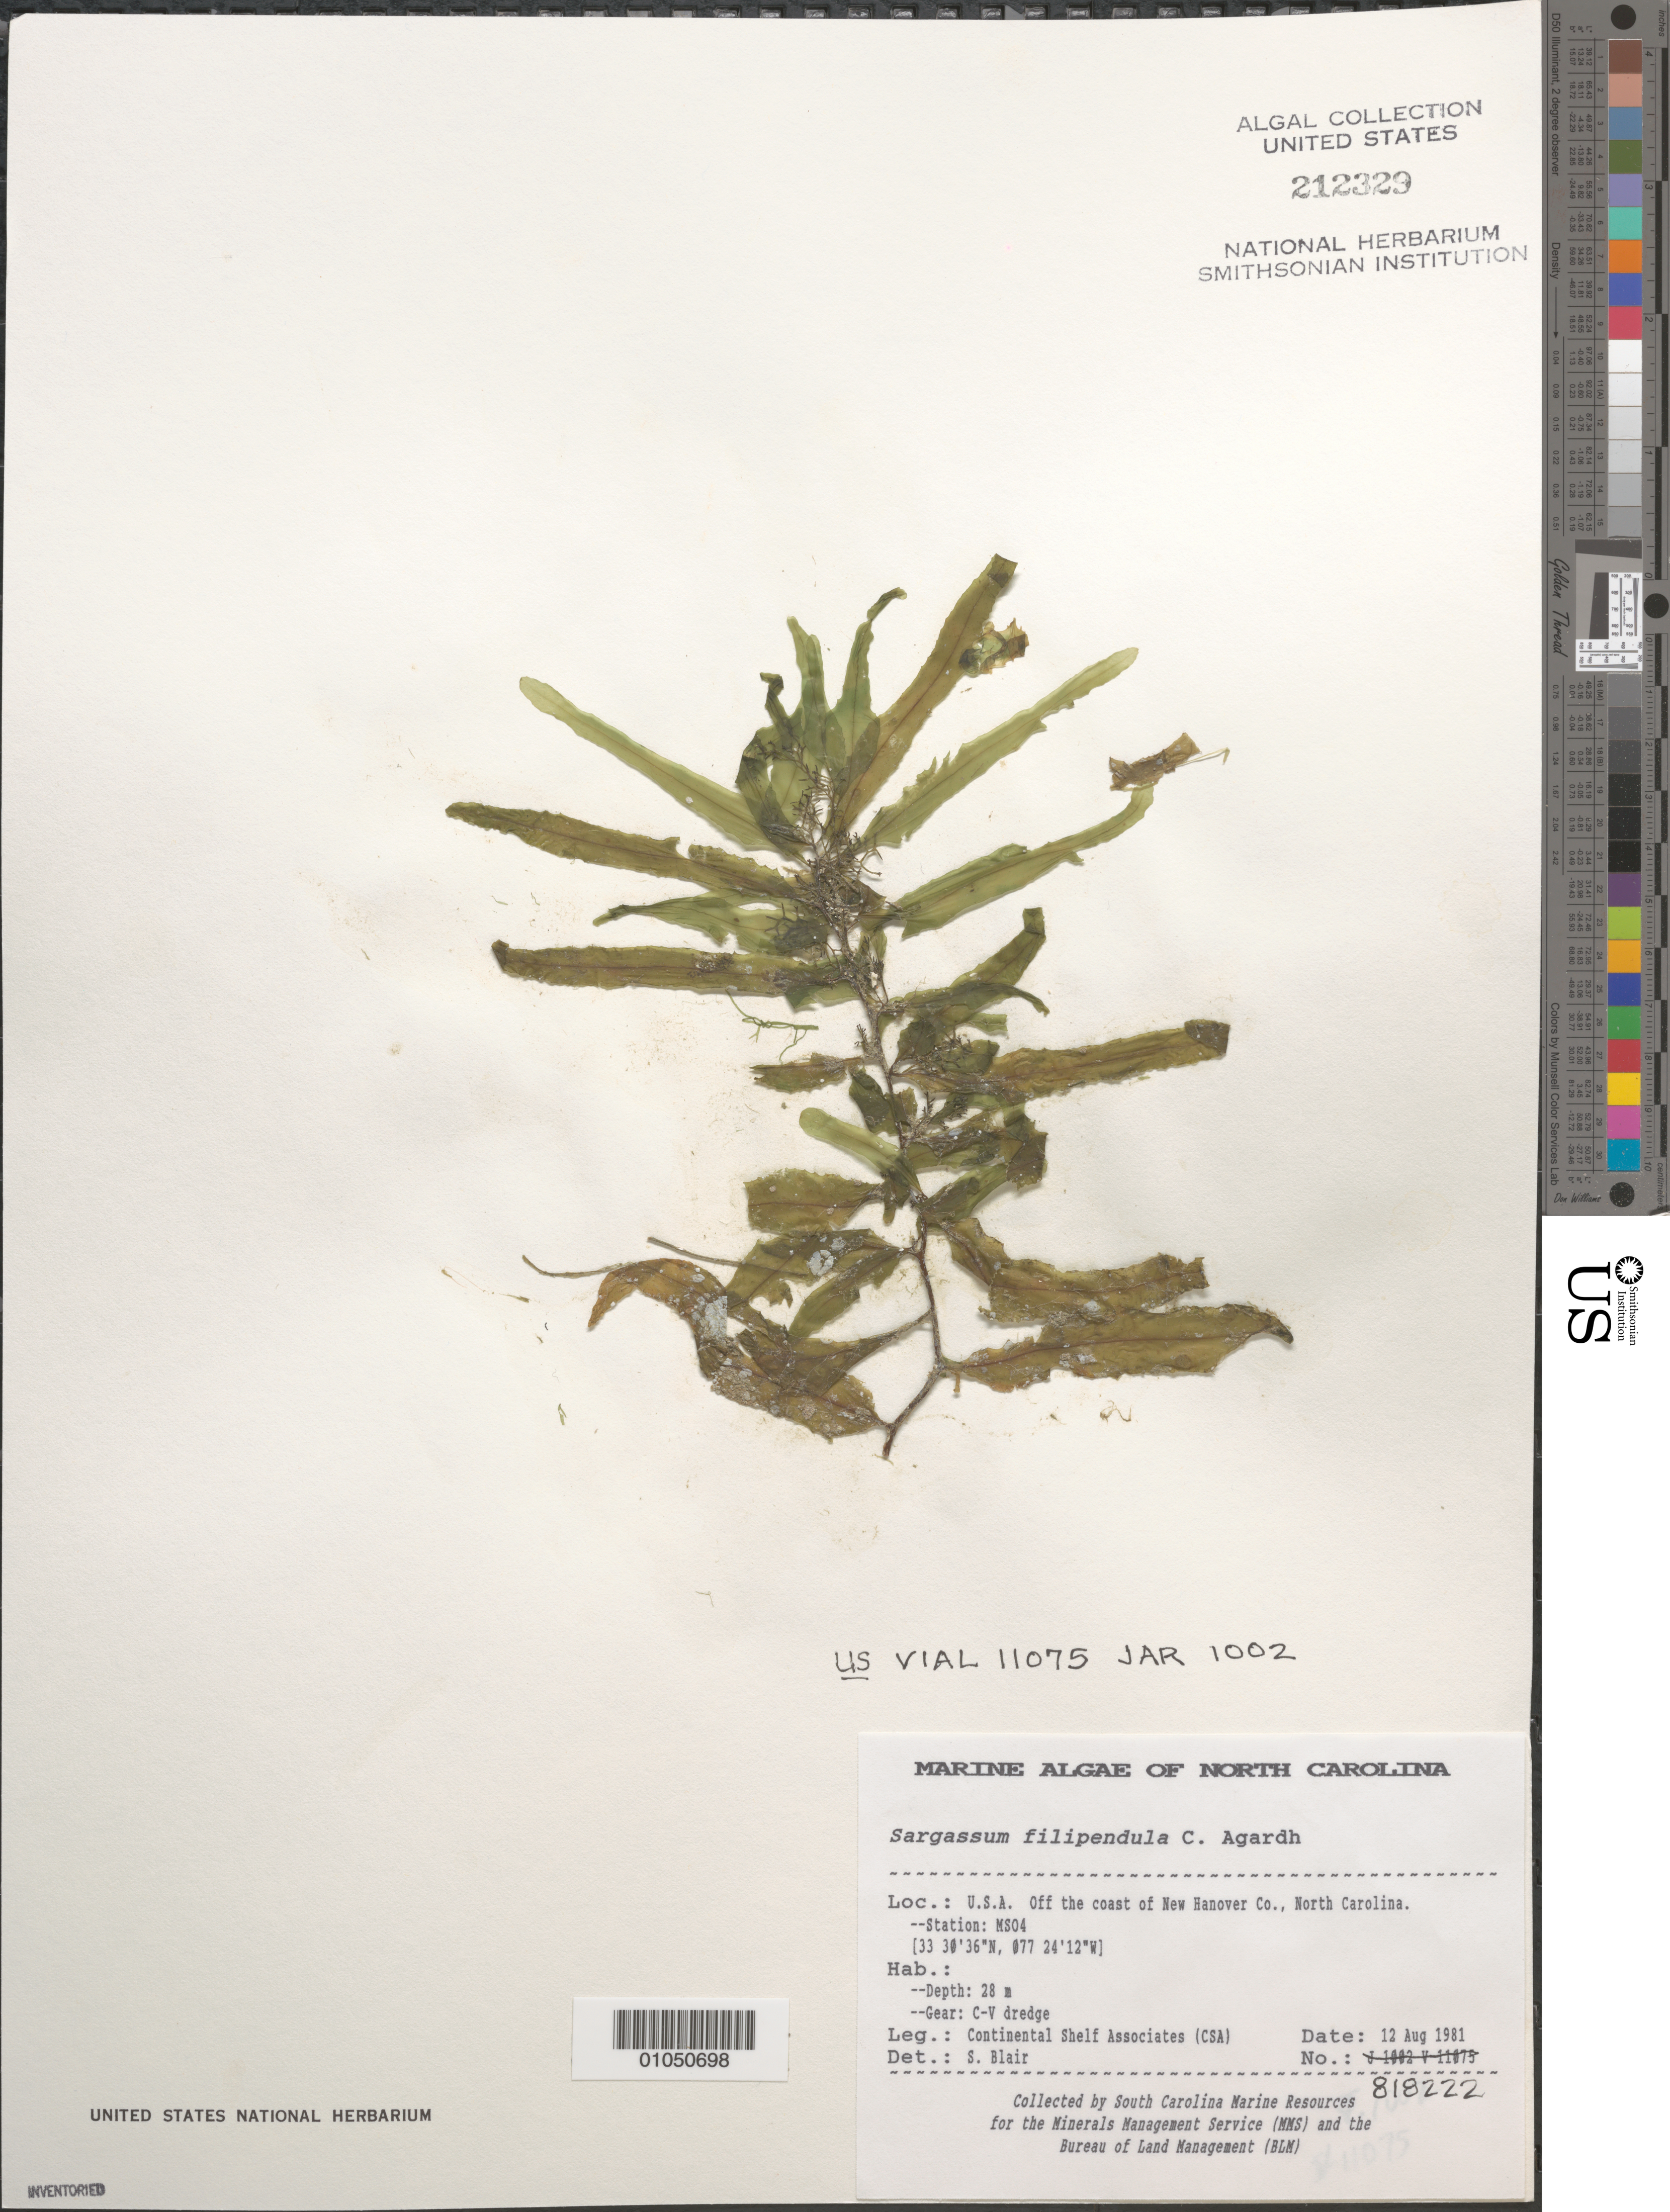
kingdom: Chromista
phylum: Ochrophyta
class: Phaeophyceae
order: Fucales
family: Sargassaceae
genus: Sargassum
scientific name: Sargassum filipendula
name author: C. Agardh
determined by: Blair, S. M.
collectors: Continental Shelf Associates for the MMS/BLM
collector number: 818222 Station MS04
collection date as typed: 12 Aug 1981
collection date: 1981-08-12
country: United States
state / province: North Carolina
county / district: New Hanover County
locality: Off coast of New Hanover County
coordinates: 33 30'36"N, 077 24'12"W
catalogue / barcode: US 212329